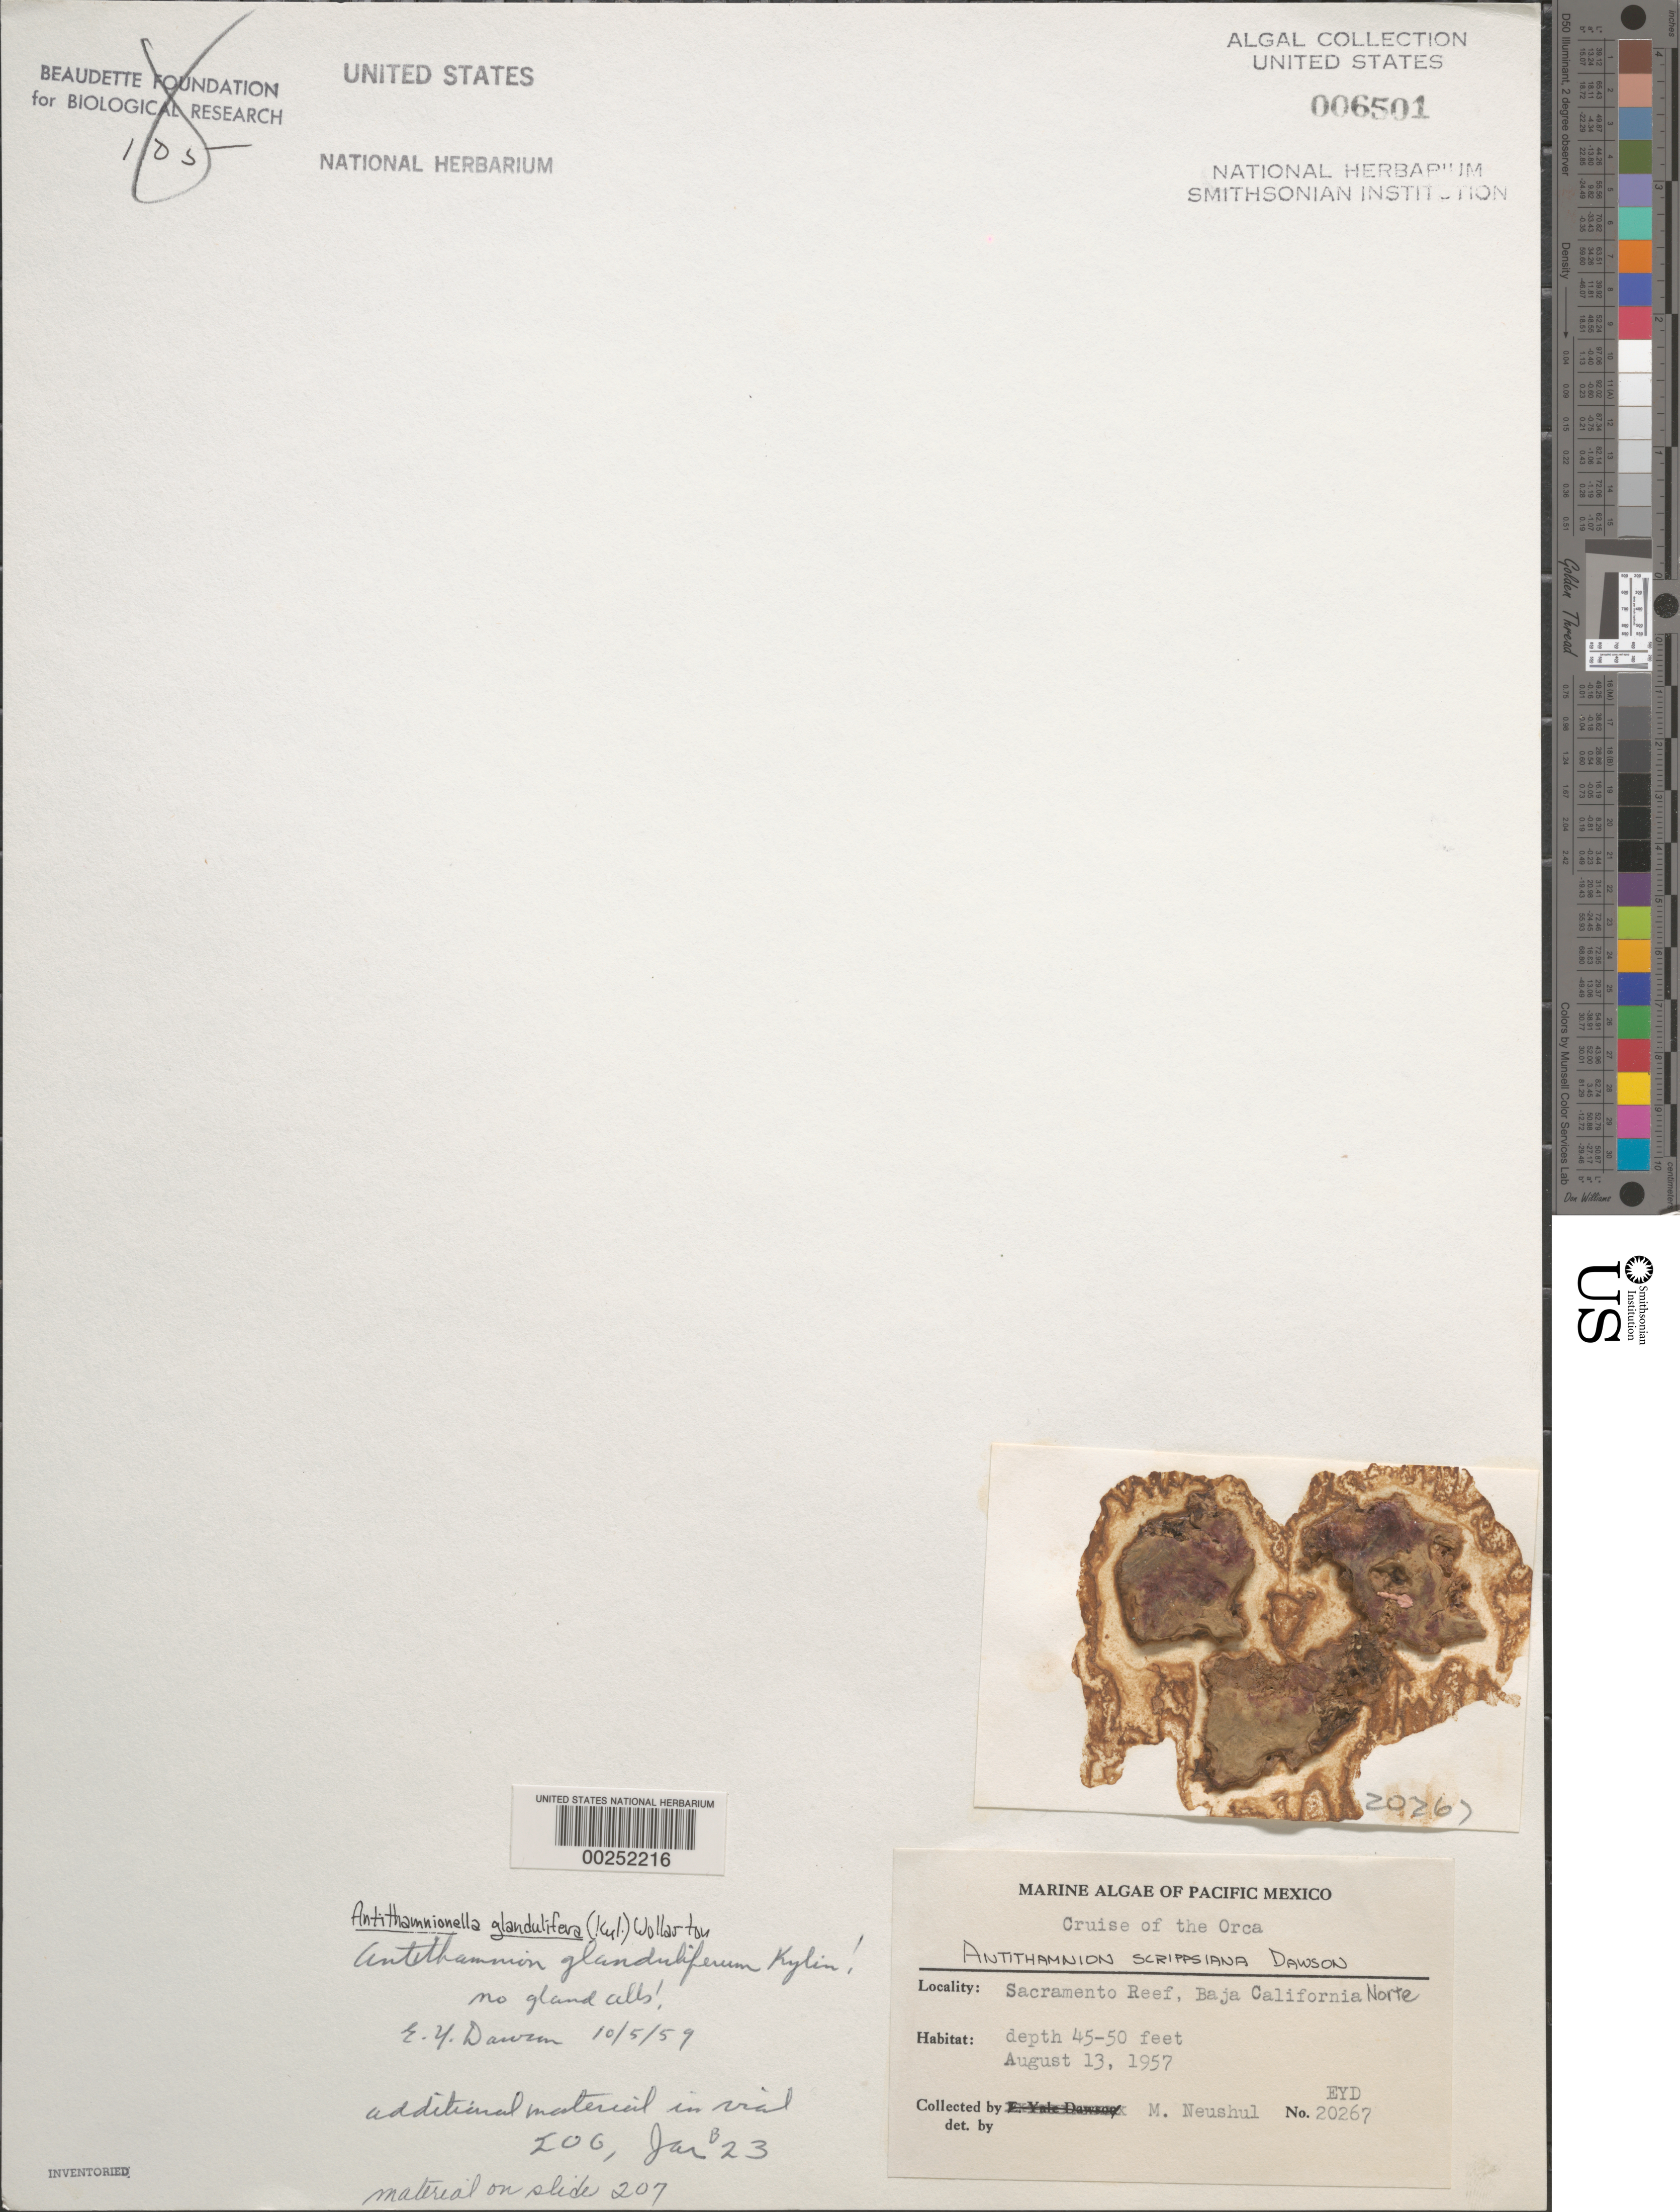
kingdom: Plantae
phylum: Rhodophyta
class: Florideophyceae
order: Ceramiales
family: Ceramiaceae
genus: Antithamnionella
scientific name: Antithamnionella spirographidis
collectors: M. Neushul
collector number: EYD 20267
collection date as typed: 13 Aug 1957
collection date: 1957-08-13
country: Mexico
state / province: Baja California Norte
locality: Sacramento Reef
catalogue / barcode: US 6501